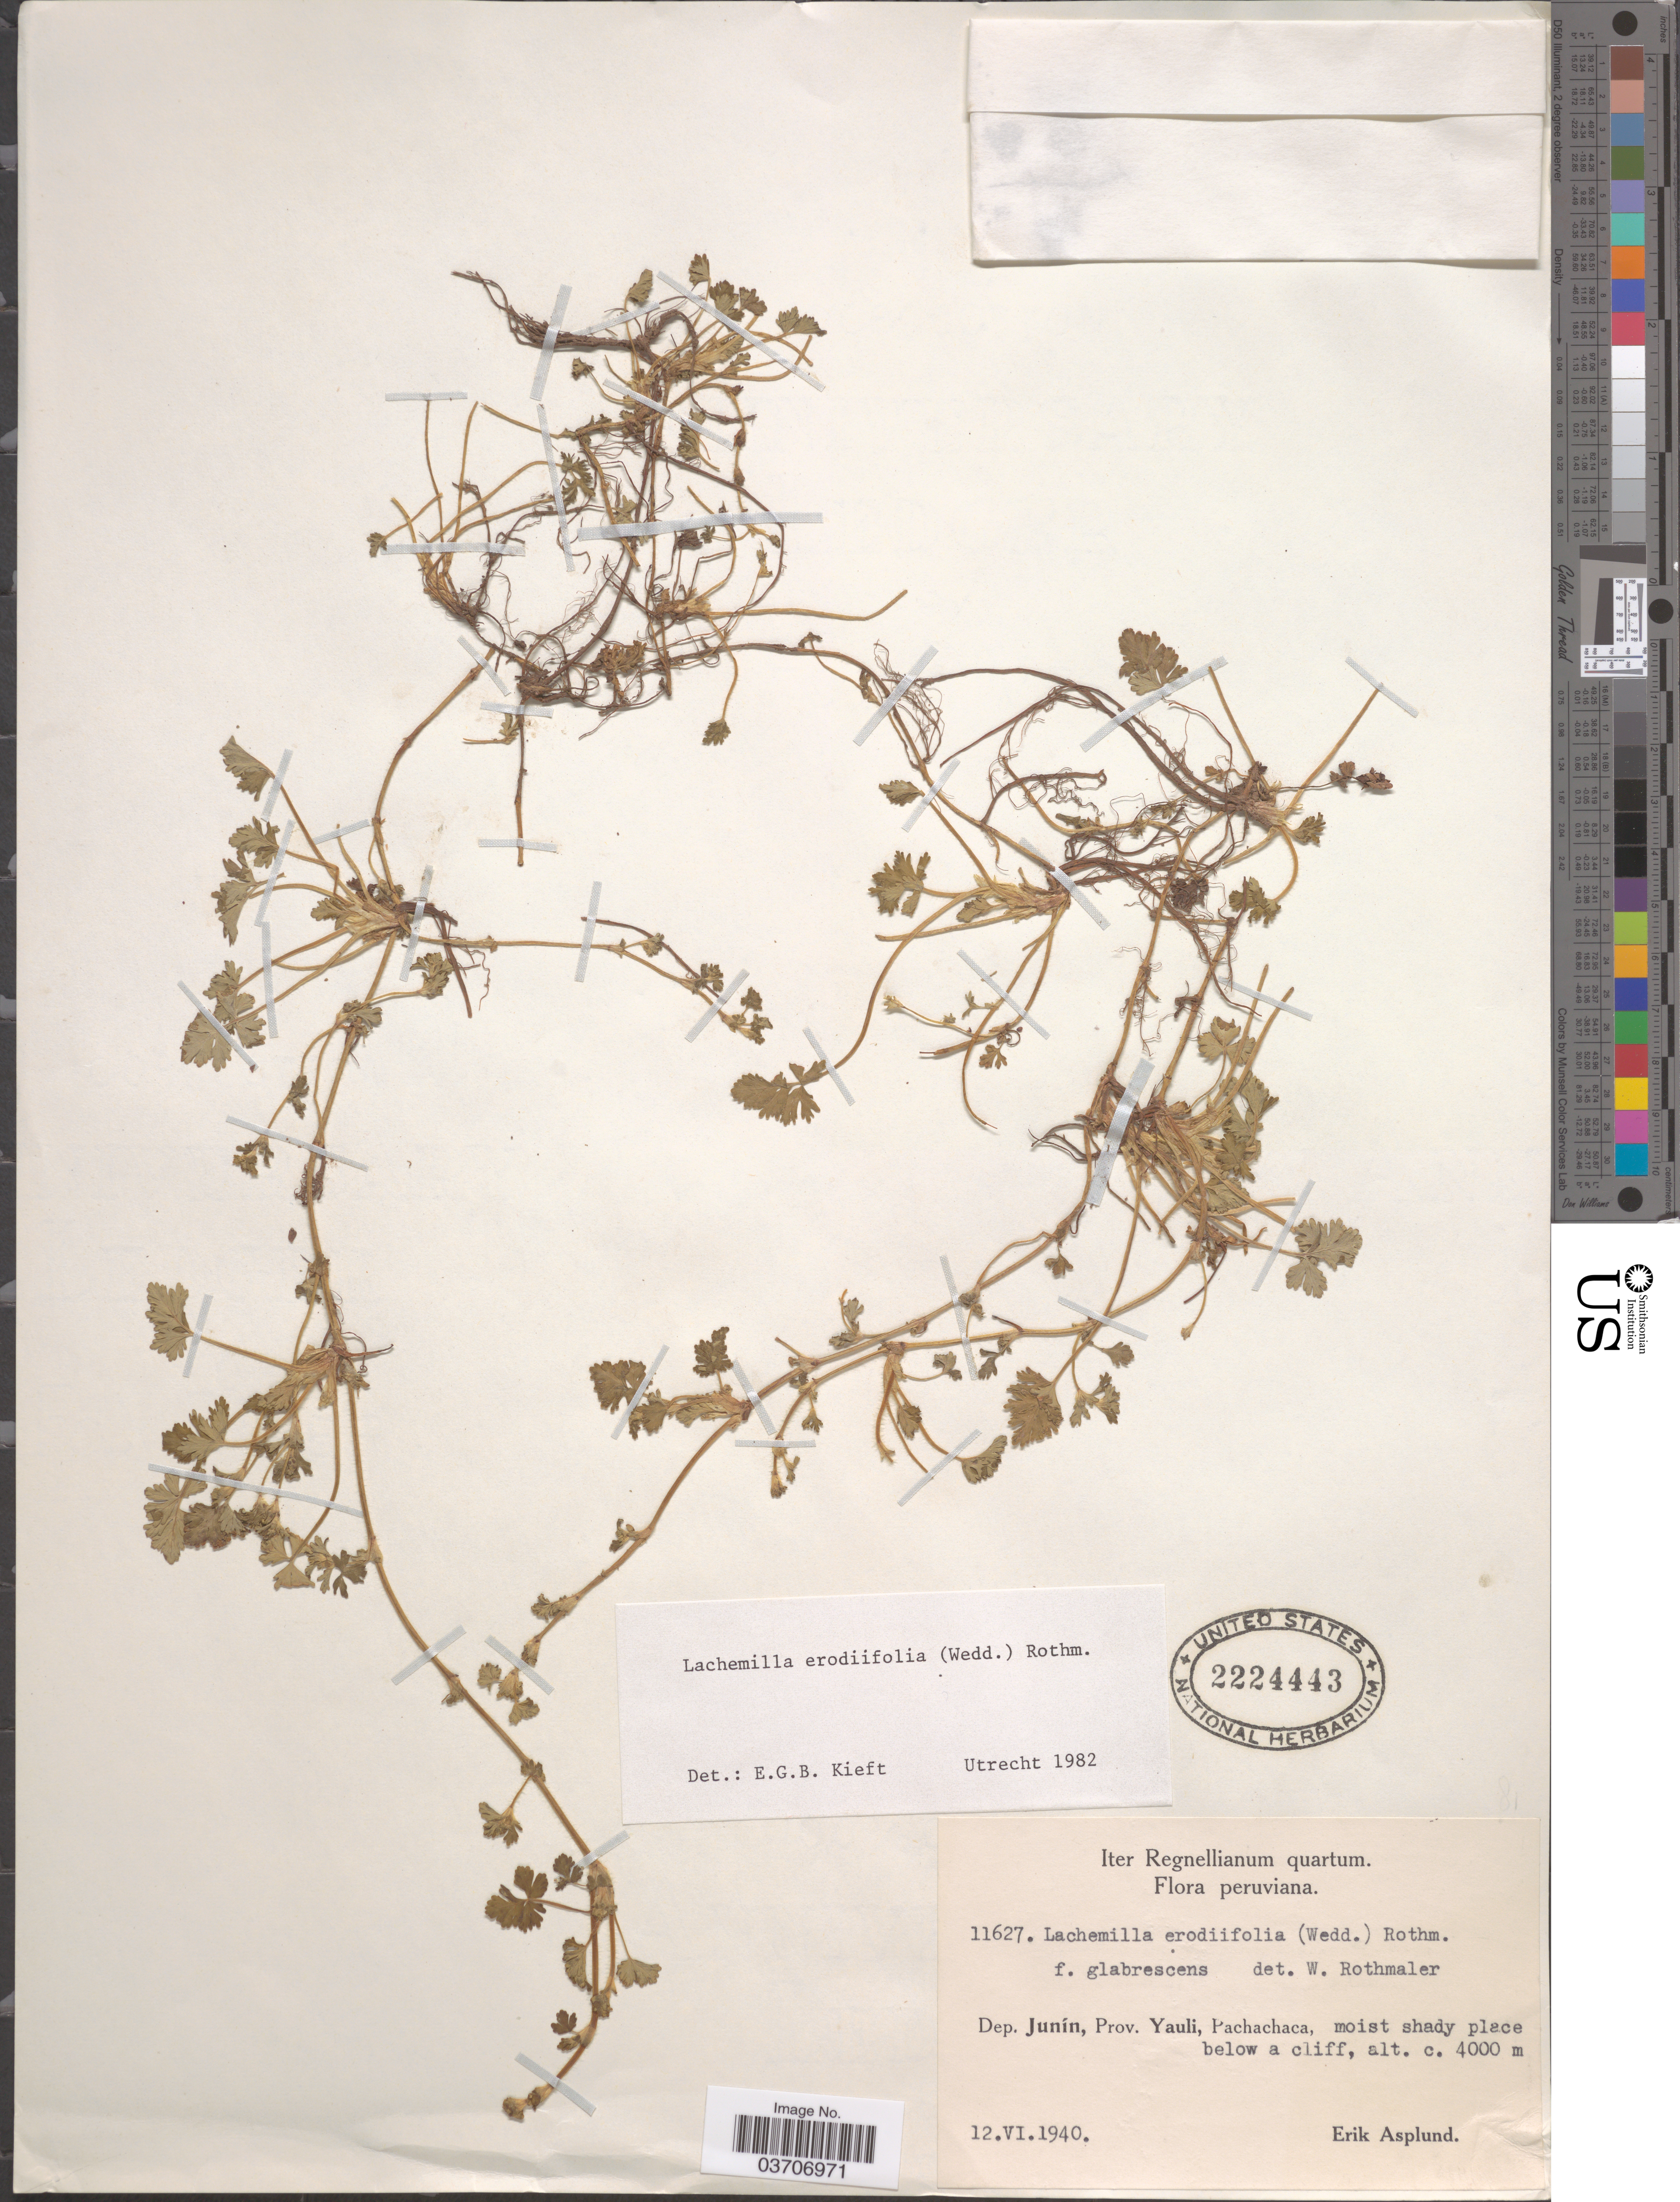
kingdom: Plantae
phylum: Tracheophyta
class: Magnoliopsida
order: Rosales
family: Rosaceae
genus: Lachemilla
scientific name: Lachemilla erodiifolia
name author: (Wedd.) Rothm.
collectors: E. Asplund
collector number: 11627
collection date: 1940-06-12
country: Peru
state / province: Junín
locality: Dep. Junín, Prov. Yauli, Pachachaca.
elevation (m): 4000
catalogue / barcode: US 2224443